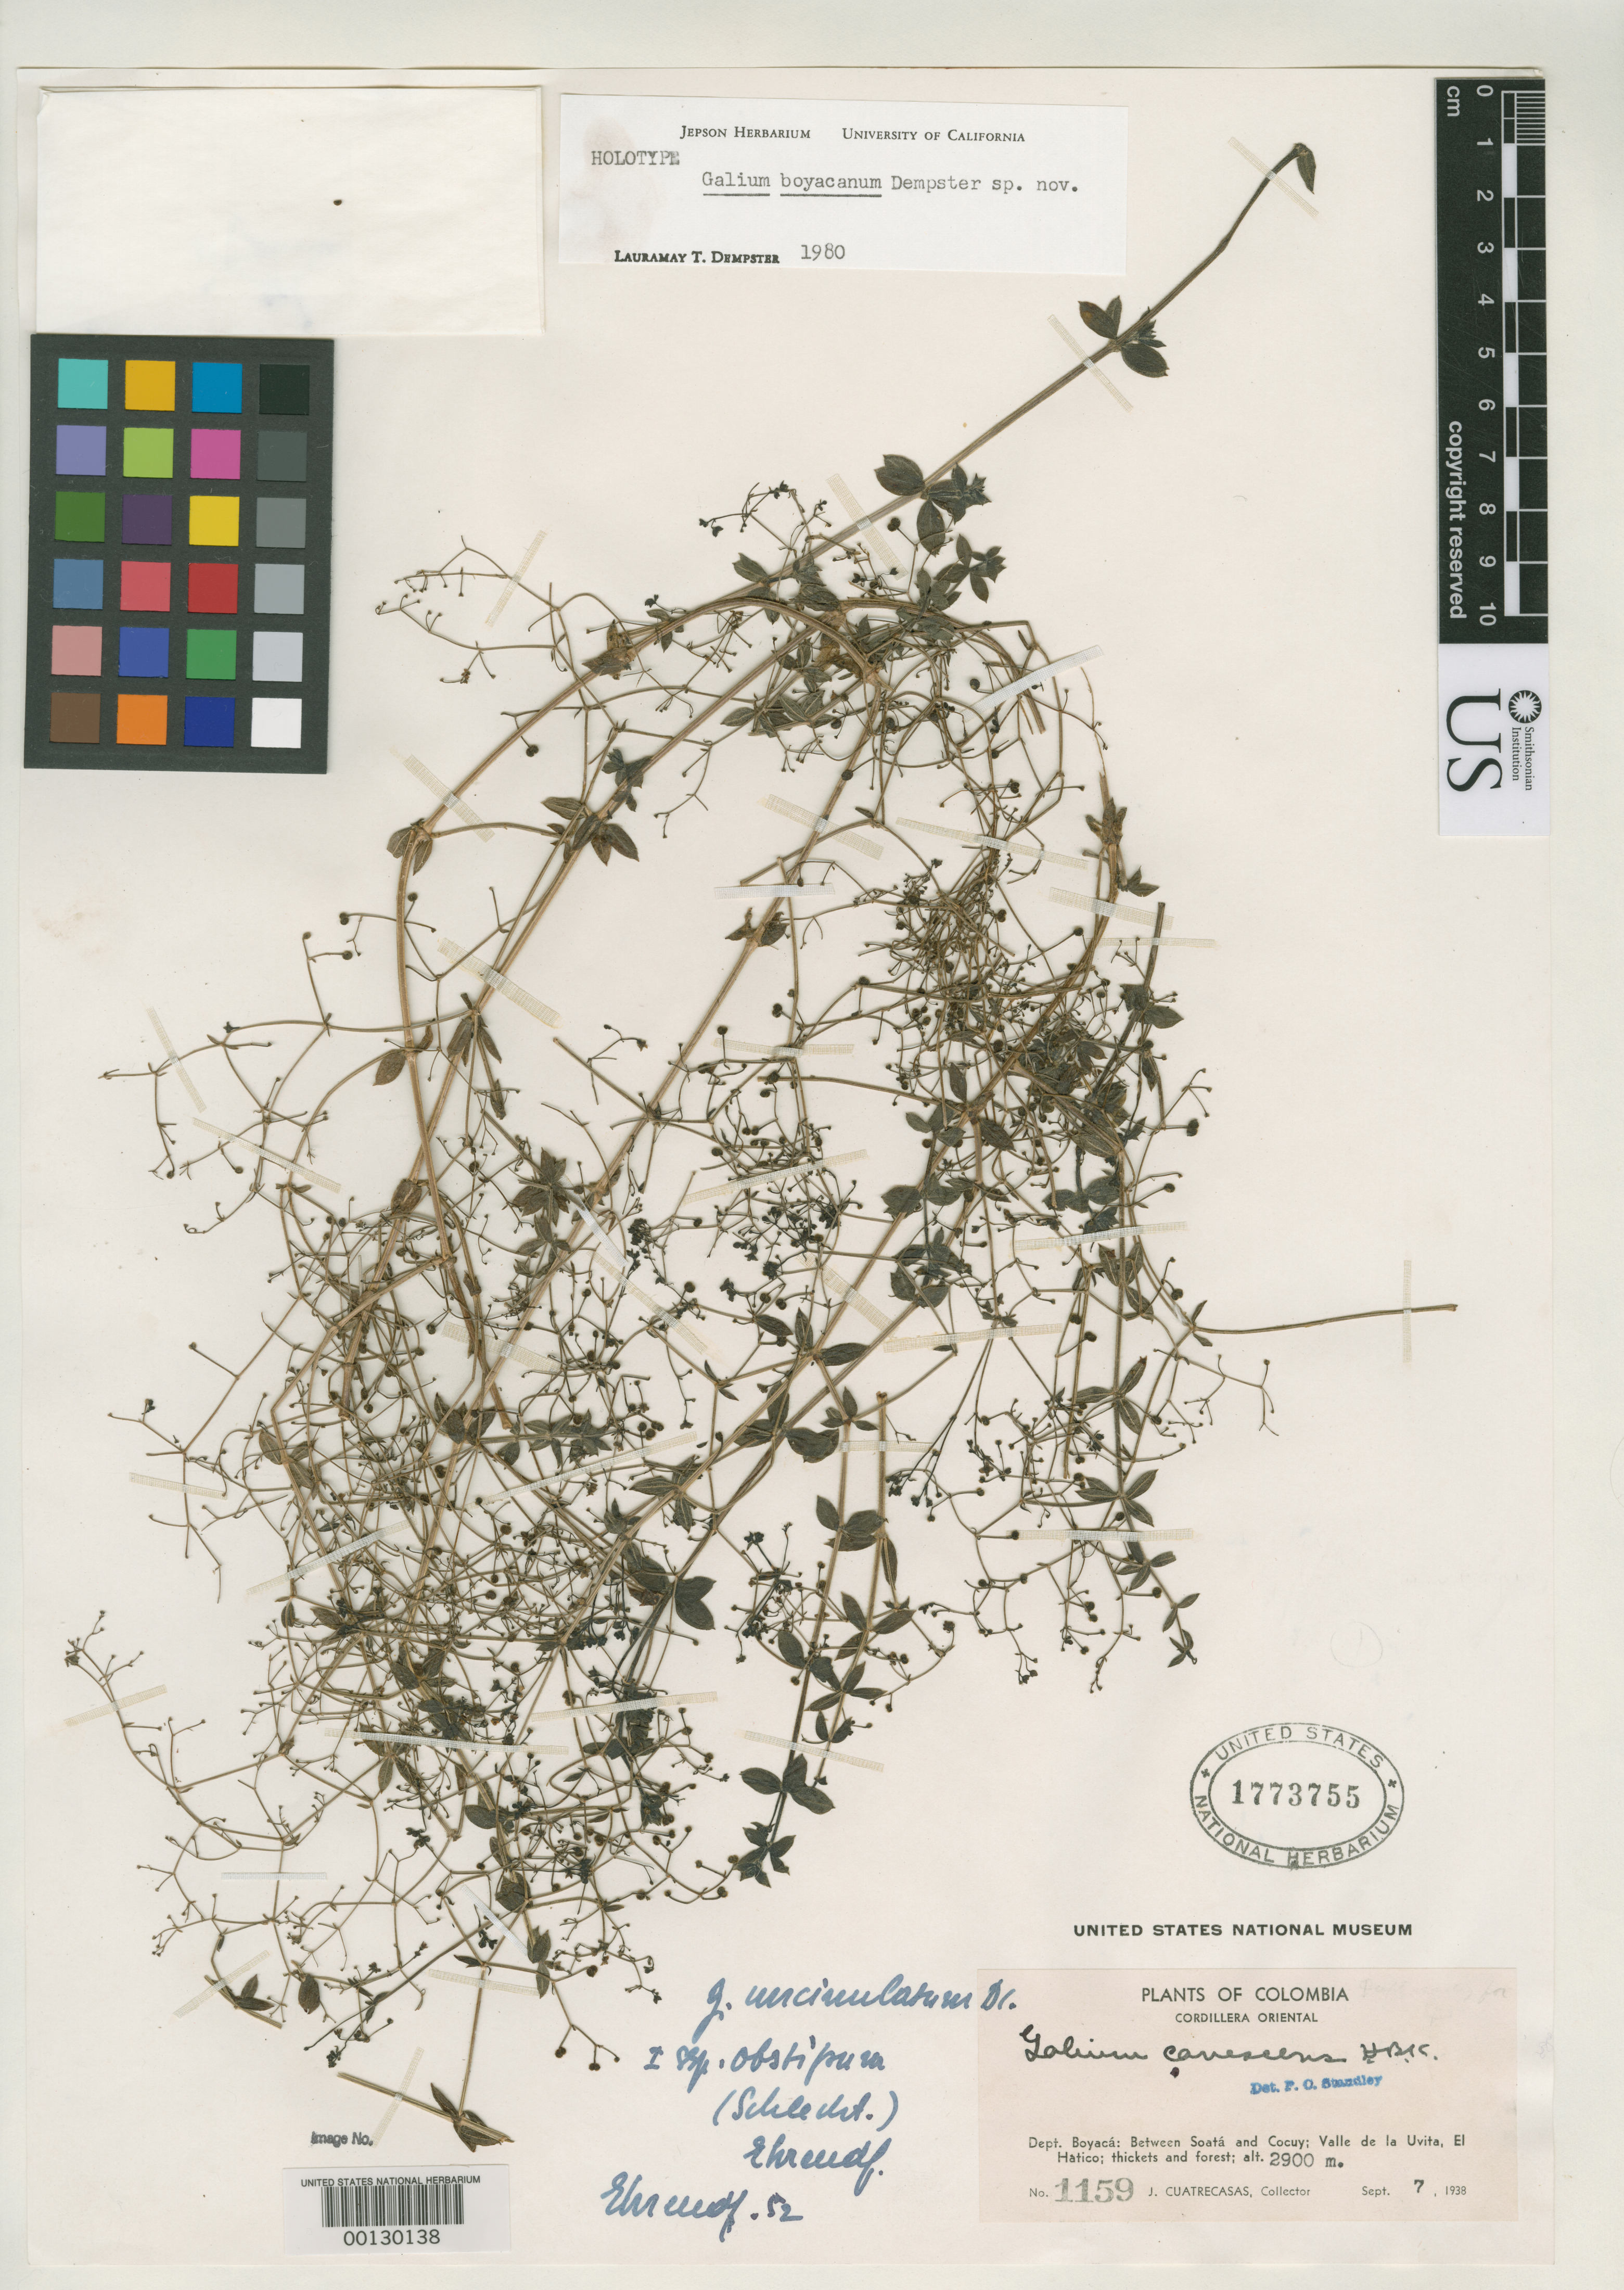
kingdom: Plantae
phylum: Tracheophyta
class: Magnoliopsida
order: Gentianales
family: Rubiaceae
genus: Galium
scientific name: Galium boyacanum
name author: Dempster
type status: Holotype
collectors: J. Cuatrecasas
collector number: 1159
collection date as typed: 07 Sep 1938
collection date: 1938-09-07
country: Colombia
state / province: Boyacá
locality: Between Soata & Cocuy, Valle de La Uvita, El Hatico.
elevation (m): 2900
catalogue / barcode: US 1773755